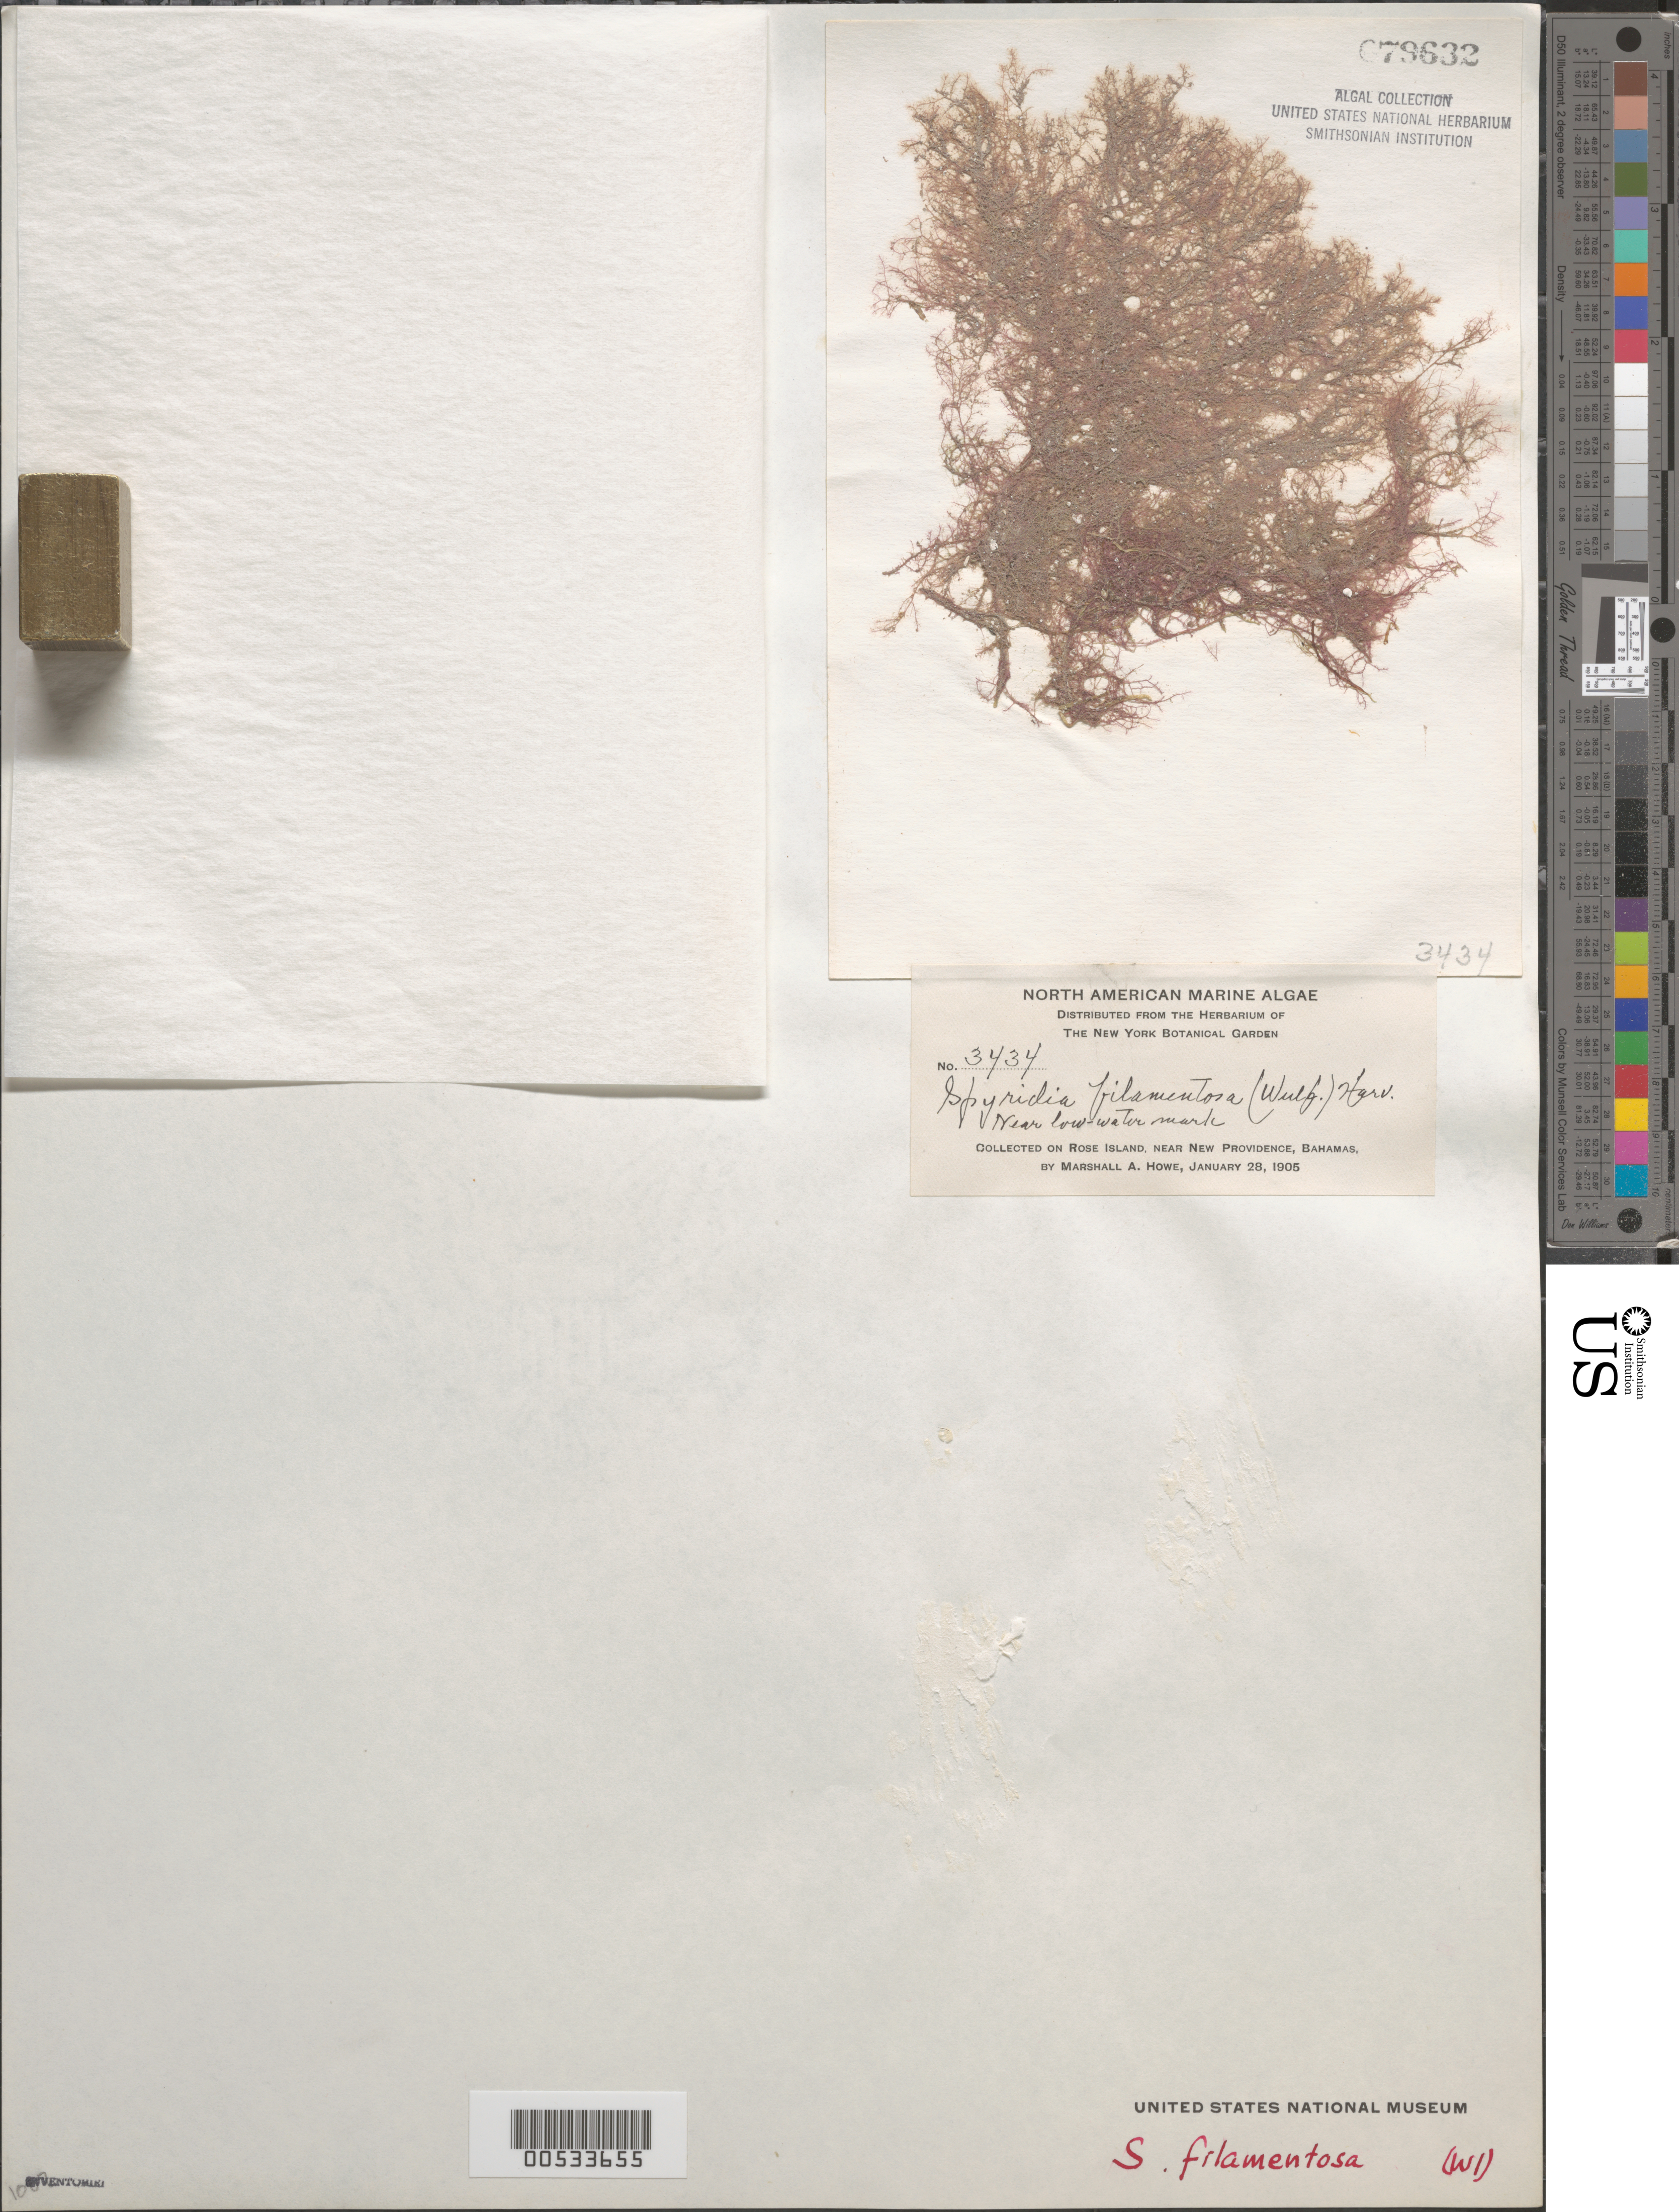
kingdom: Plantae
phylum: Rhodophyta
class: Florideophyceae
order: Ceramiales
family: Spyridiaceae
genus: Spyridia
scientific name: Spyridia filamentosa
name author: (Wulfen) Harv.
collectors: M. A. Howe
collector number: MAH 3434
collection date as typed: January 28, 1905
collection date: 1905-01-28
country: Bahamas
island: Rose Island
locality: Near New Providence Island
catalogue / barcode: US 79632